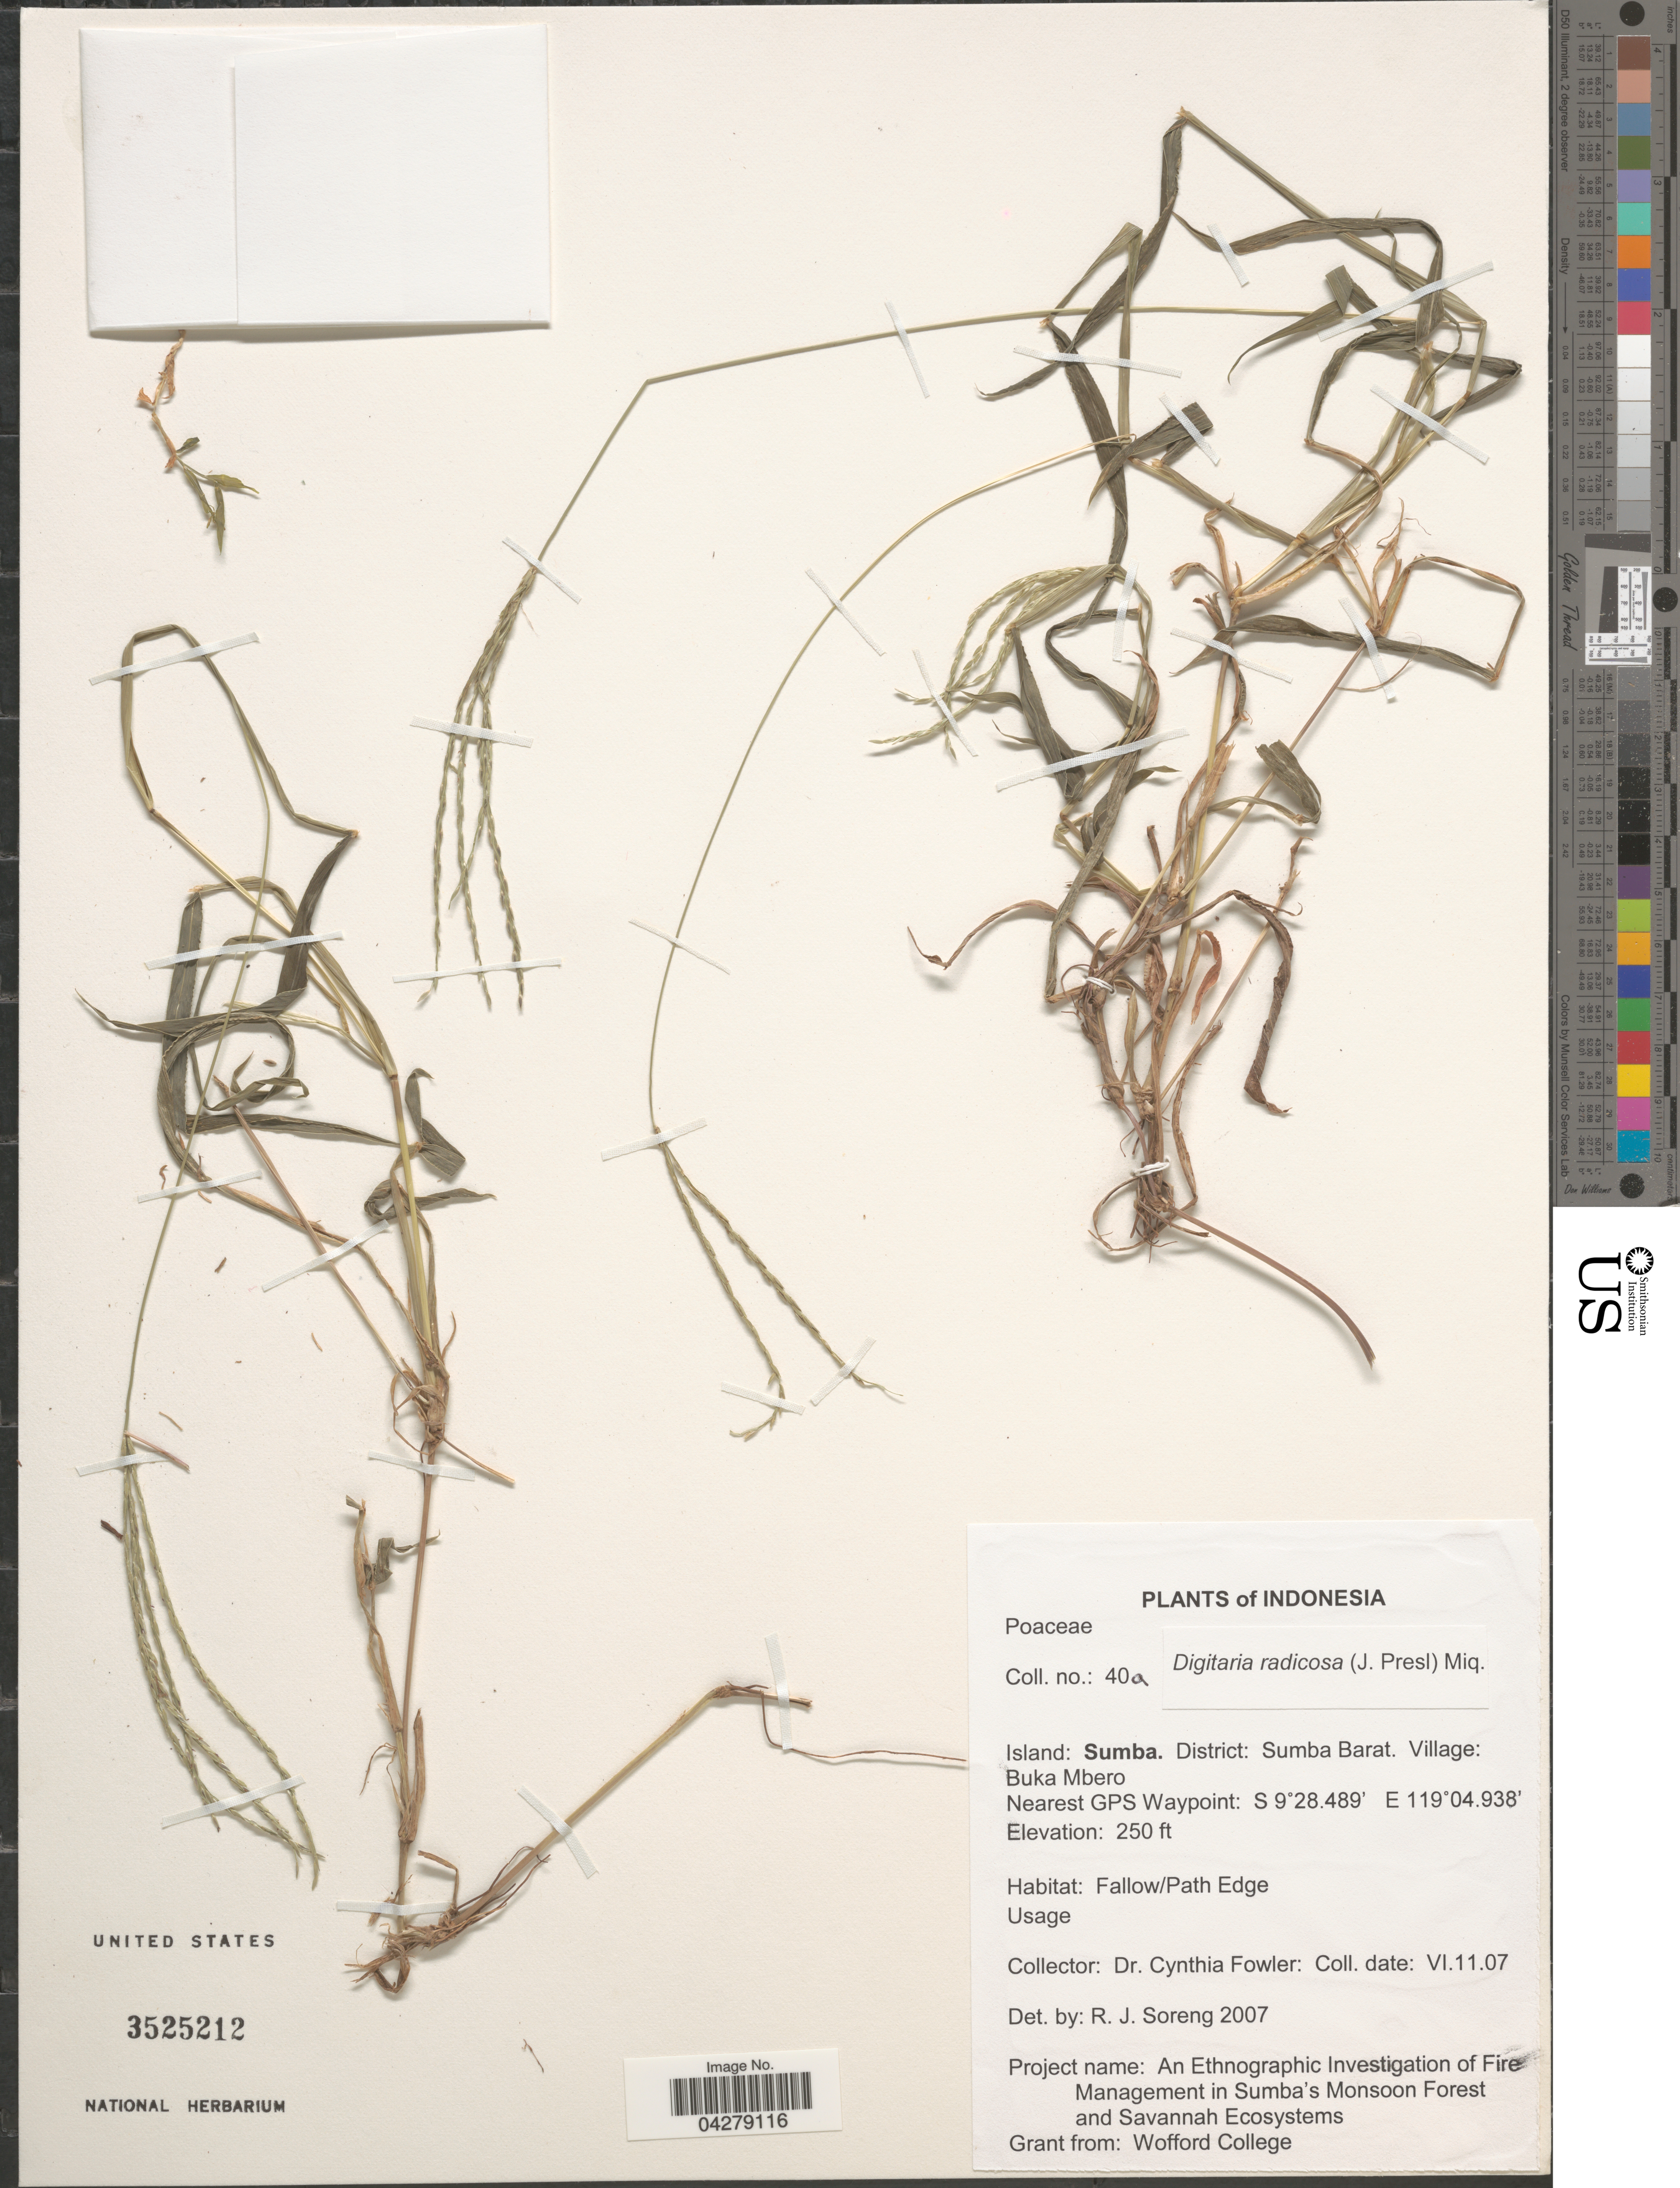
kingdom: Plantae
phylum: Tracheophyta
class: Liliopsida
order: Poales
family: Poaceae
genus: Digitaria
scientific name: Digitaria radicosa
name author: (J. Presl) Miq.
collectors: C. Fowler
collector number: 40a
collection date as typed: Transcribed d/m/y: 11/6/7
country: Indonesia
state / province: Nusa Tenggara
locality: Island: Sumba. District: Sumba Barat. Village: Buka Mbero.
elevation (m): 76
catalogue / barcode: US 3525212